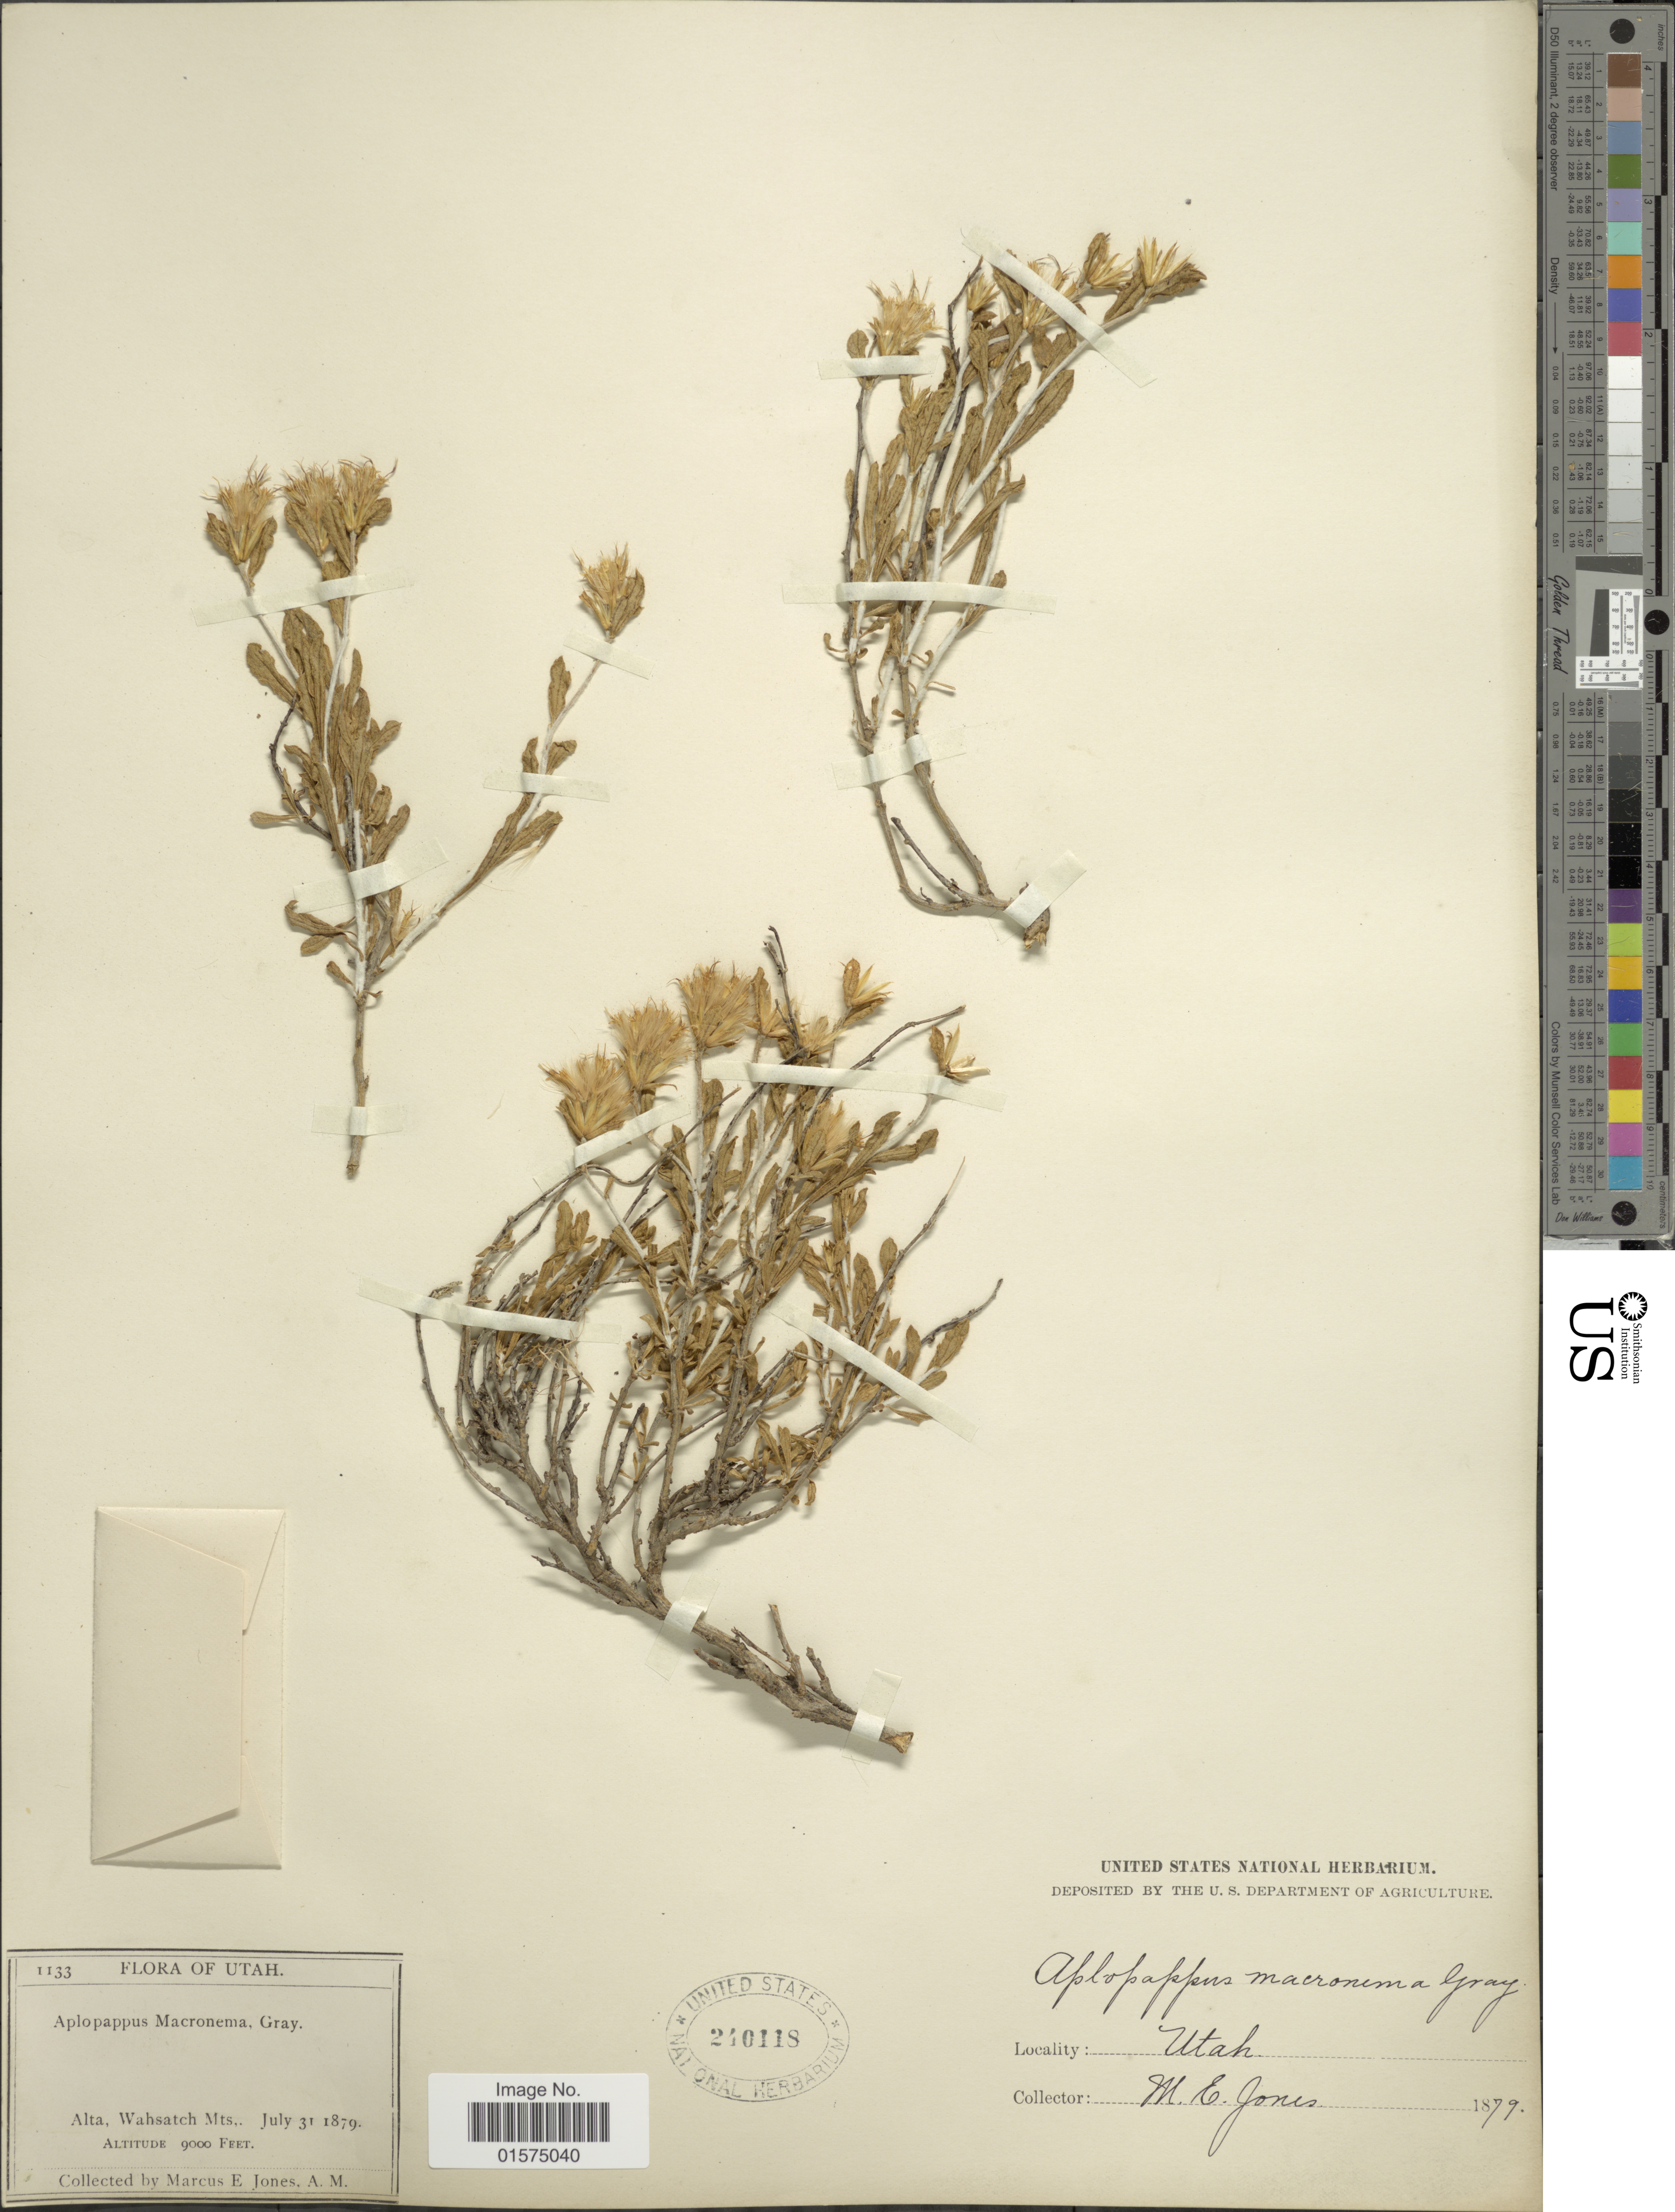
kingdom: Plantae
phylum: Tracheophyta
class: Magnoliopsida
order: Asterales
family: Asteraceae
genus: Ericameria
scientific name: Ericameria discoidea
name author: (Nutt.) G.L. Nesom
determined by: Urbatsch, Lowell E., Curator (LSU), Louisiana State University (UNITED STATES)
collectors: M. E. Jones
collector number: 1133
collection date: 1879-07-31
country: United States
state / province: Utah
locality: Alta, Wahsatch Mts.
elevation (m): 2743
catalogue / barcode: US 240118